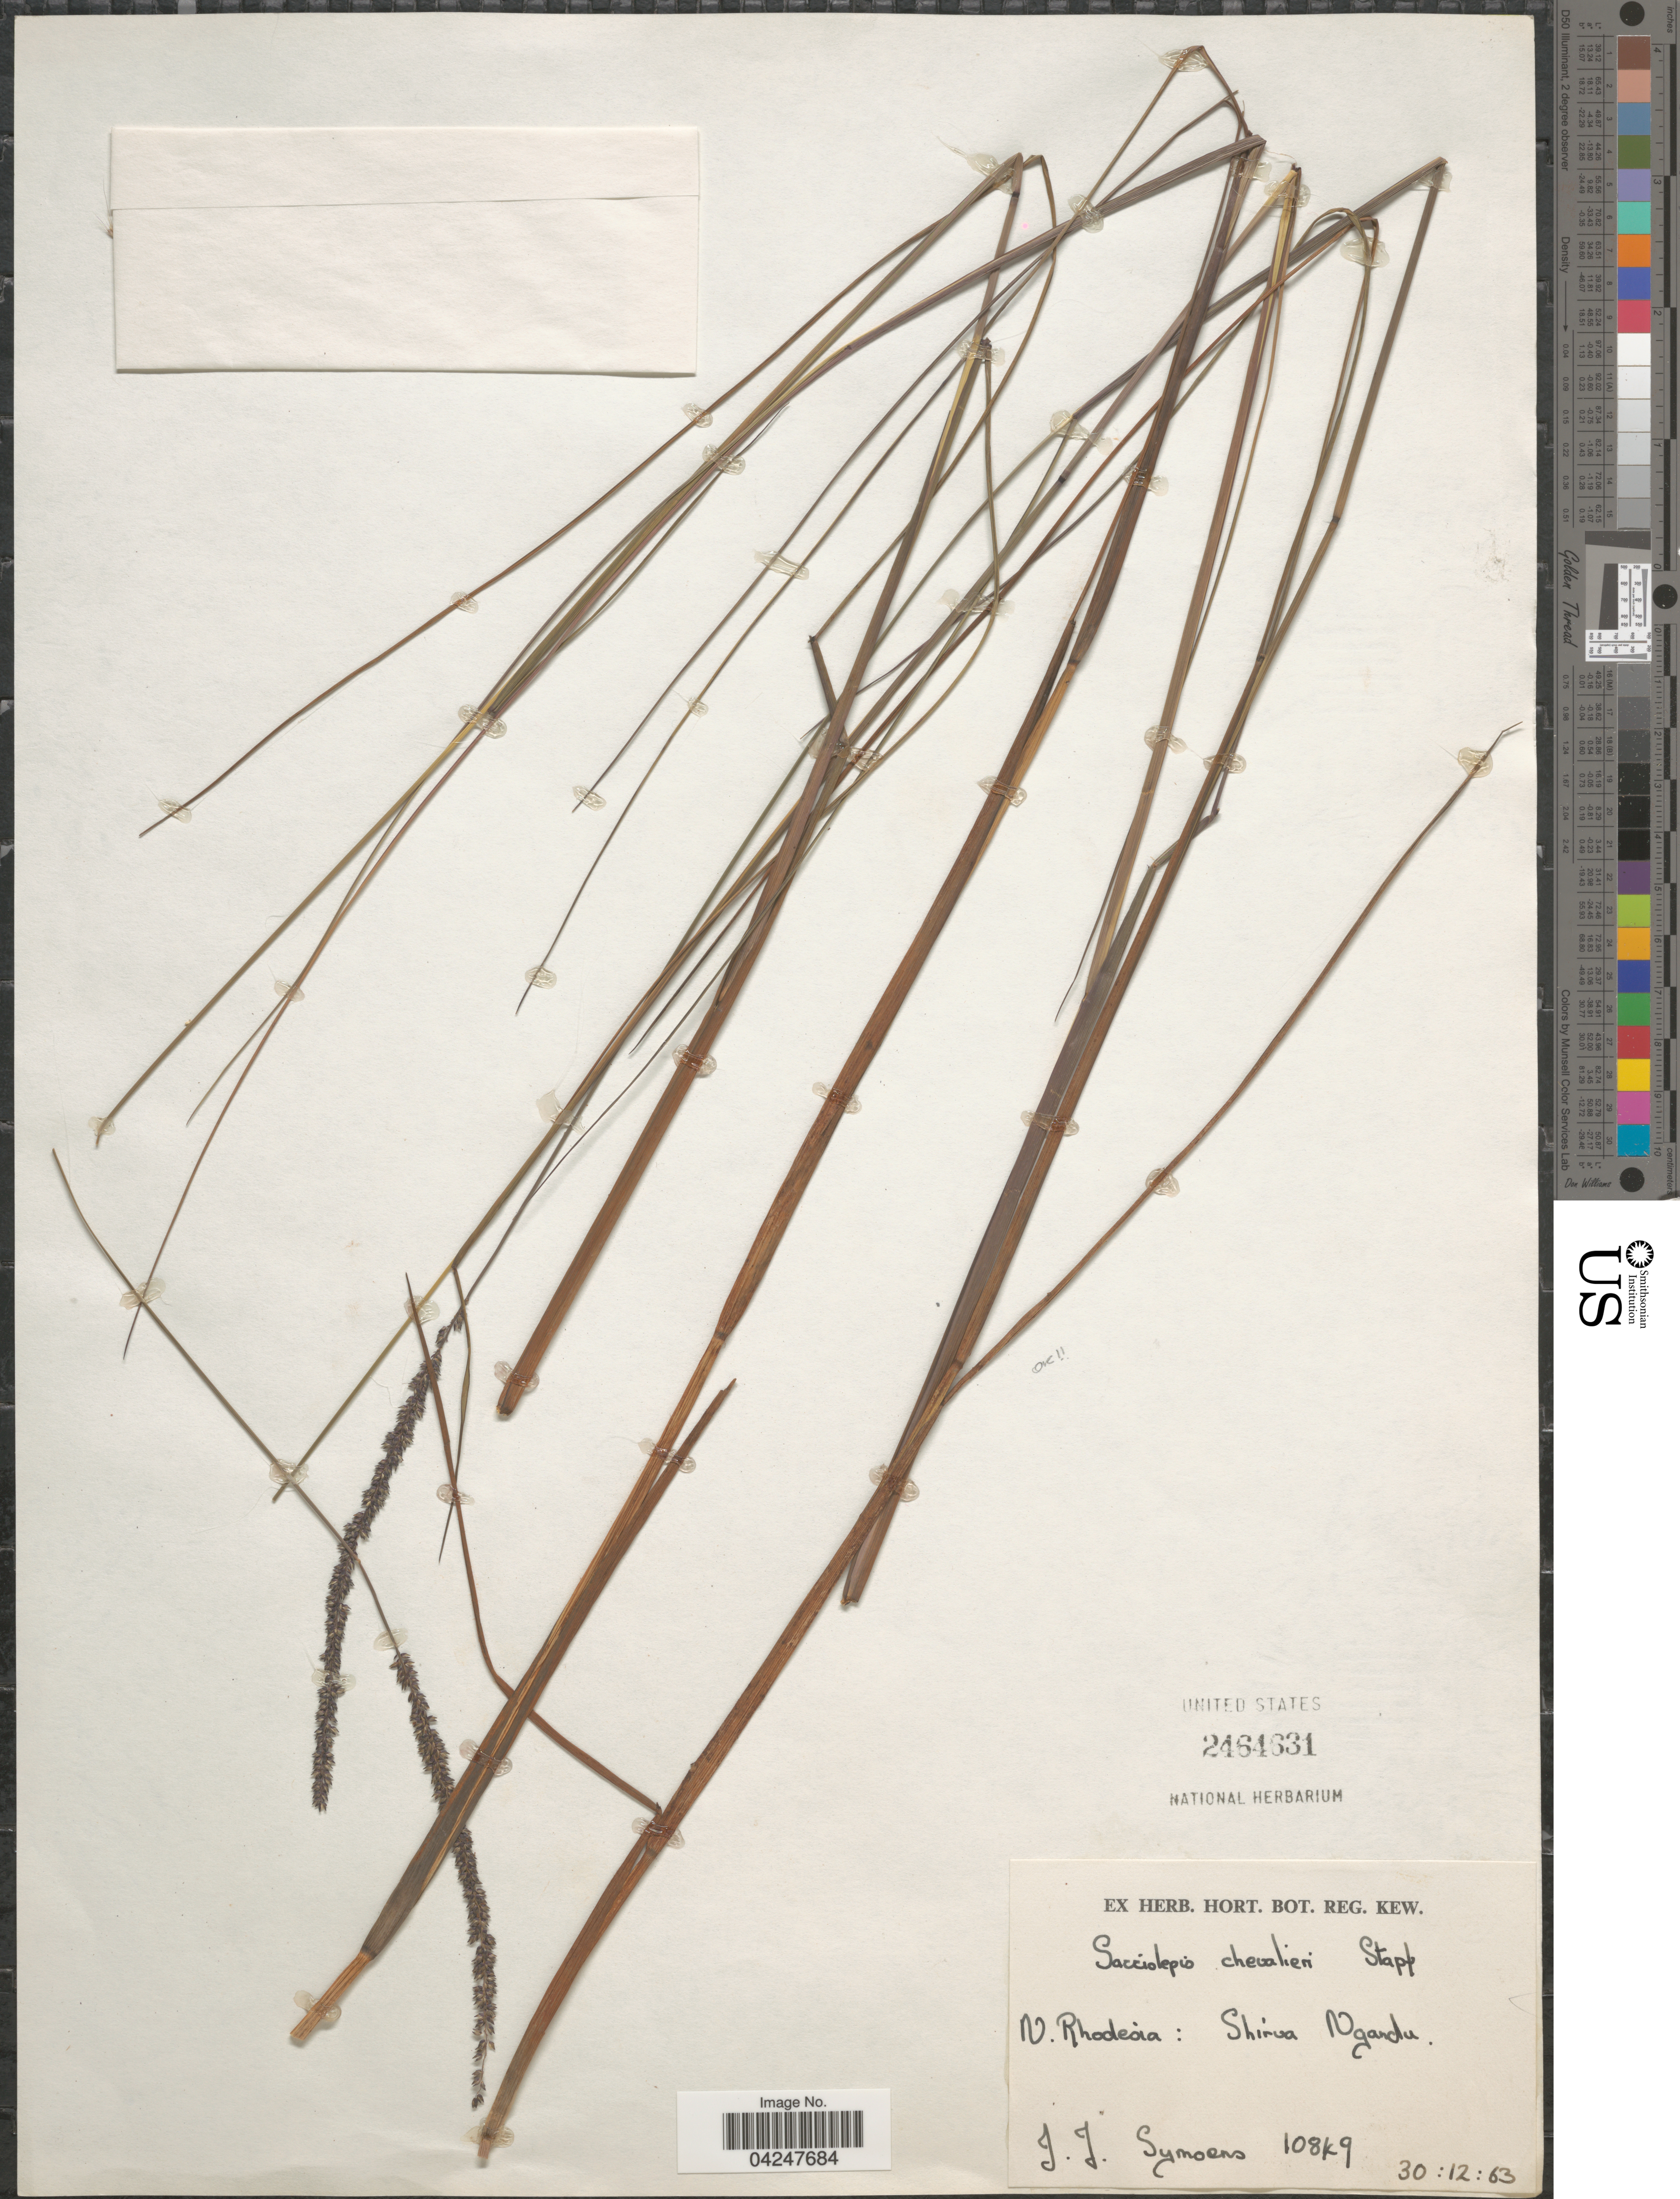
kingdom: Plantae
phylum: Tracheophyta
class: Liliopsida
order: Poales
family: Poaceae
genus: Sacciolepis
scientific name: Sacciolepis chevalieri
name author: Stapf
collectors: J. Symoens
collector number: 108k9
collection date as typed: Transcribed d/m/y: 30/12/63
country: Zambia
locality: N. Rhodesia: Shiwa Ngandu.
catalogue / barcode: US 2464631